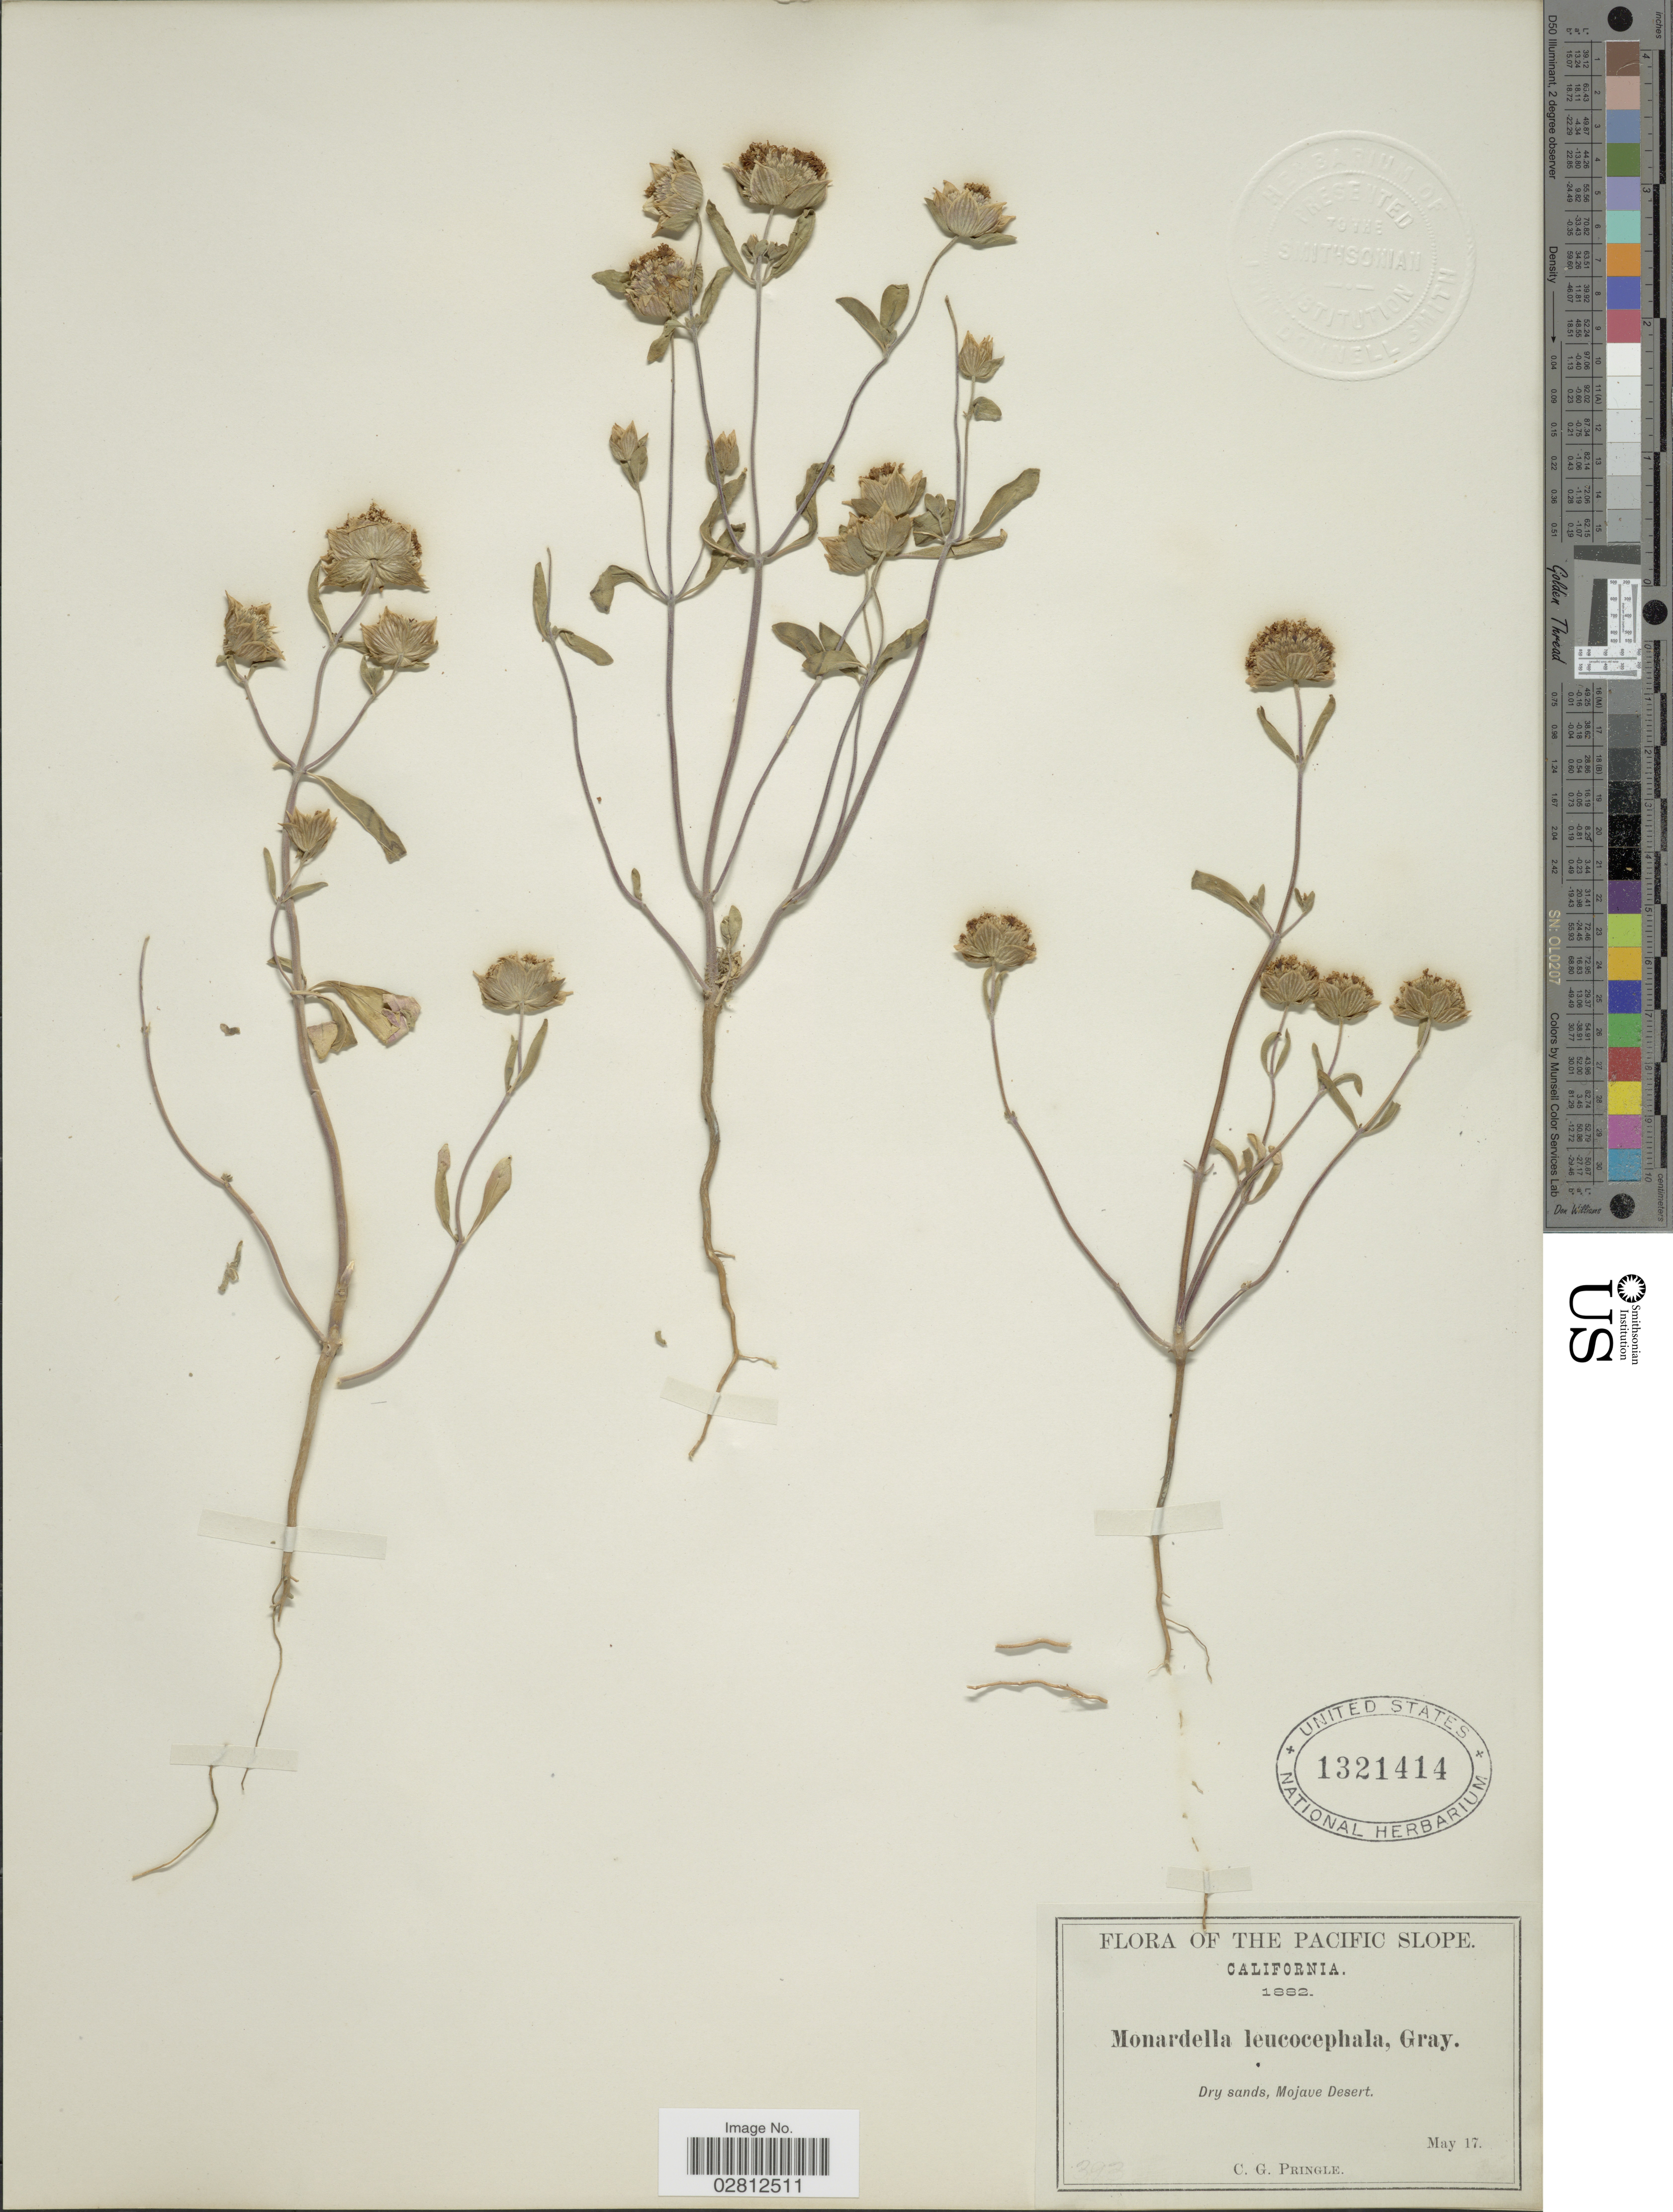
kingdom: Plantae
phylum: Tracheophyta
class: Magnoliopsida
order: Lamiales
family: Lamiaceae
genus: Monardella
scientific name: Monardella leucocephala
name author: A. Gray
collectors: C. G. Pringle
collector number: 393?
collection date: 1882-05-17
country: United States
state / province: California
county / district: San Bernardino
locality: The Pacific Slope, Mojave Desert.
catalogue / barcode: US 1321414